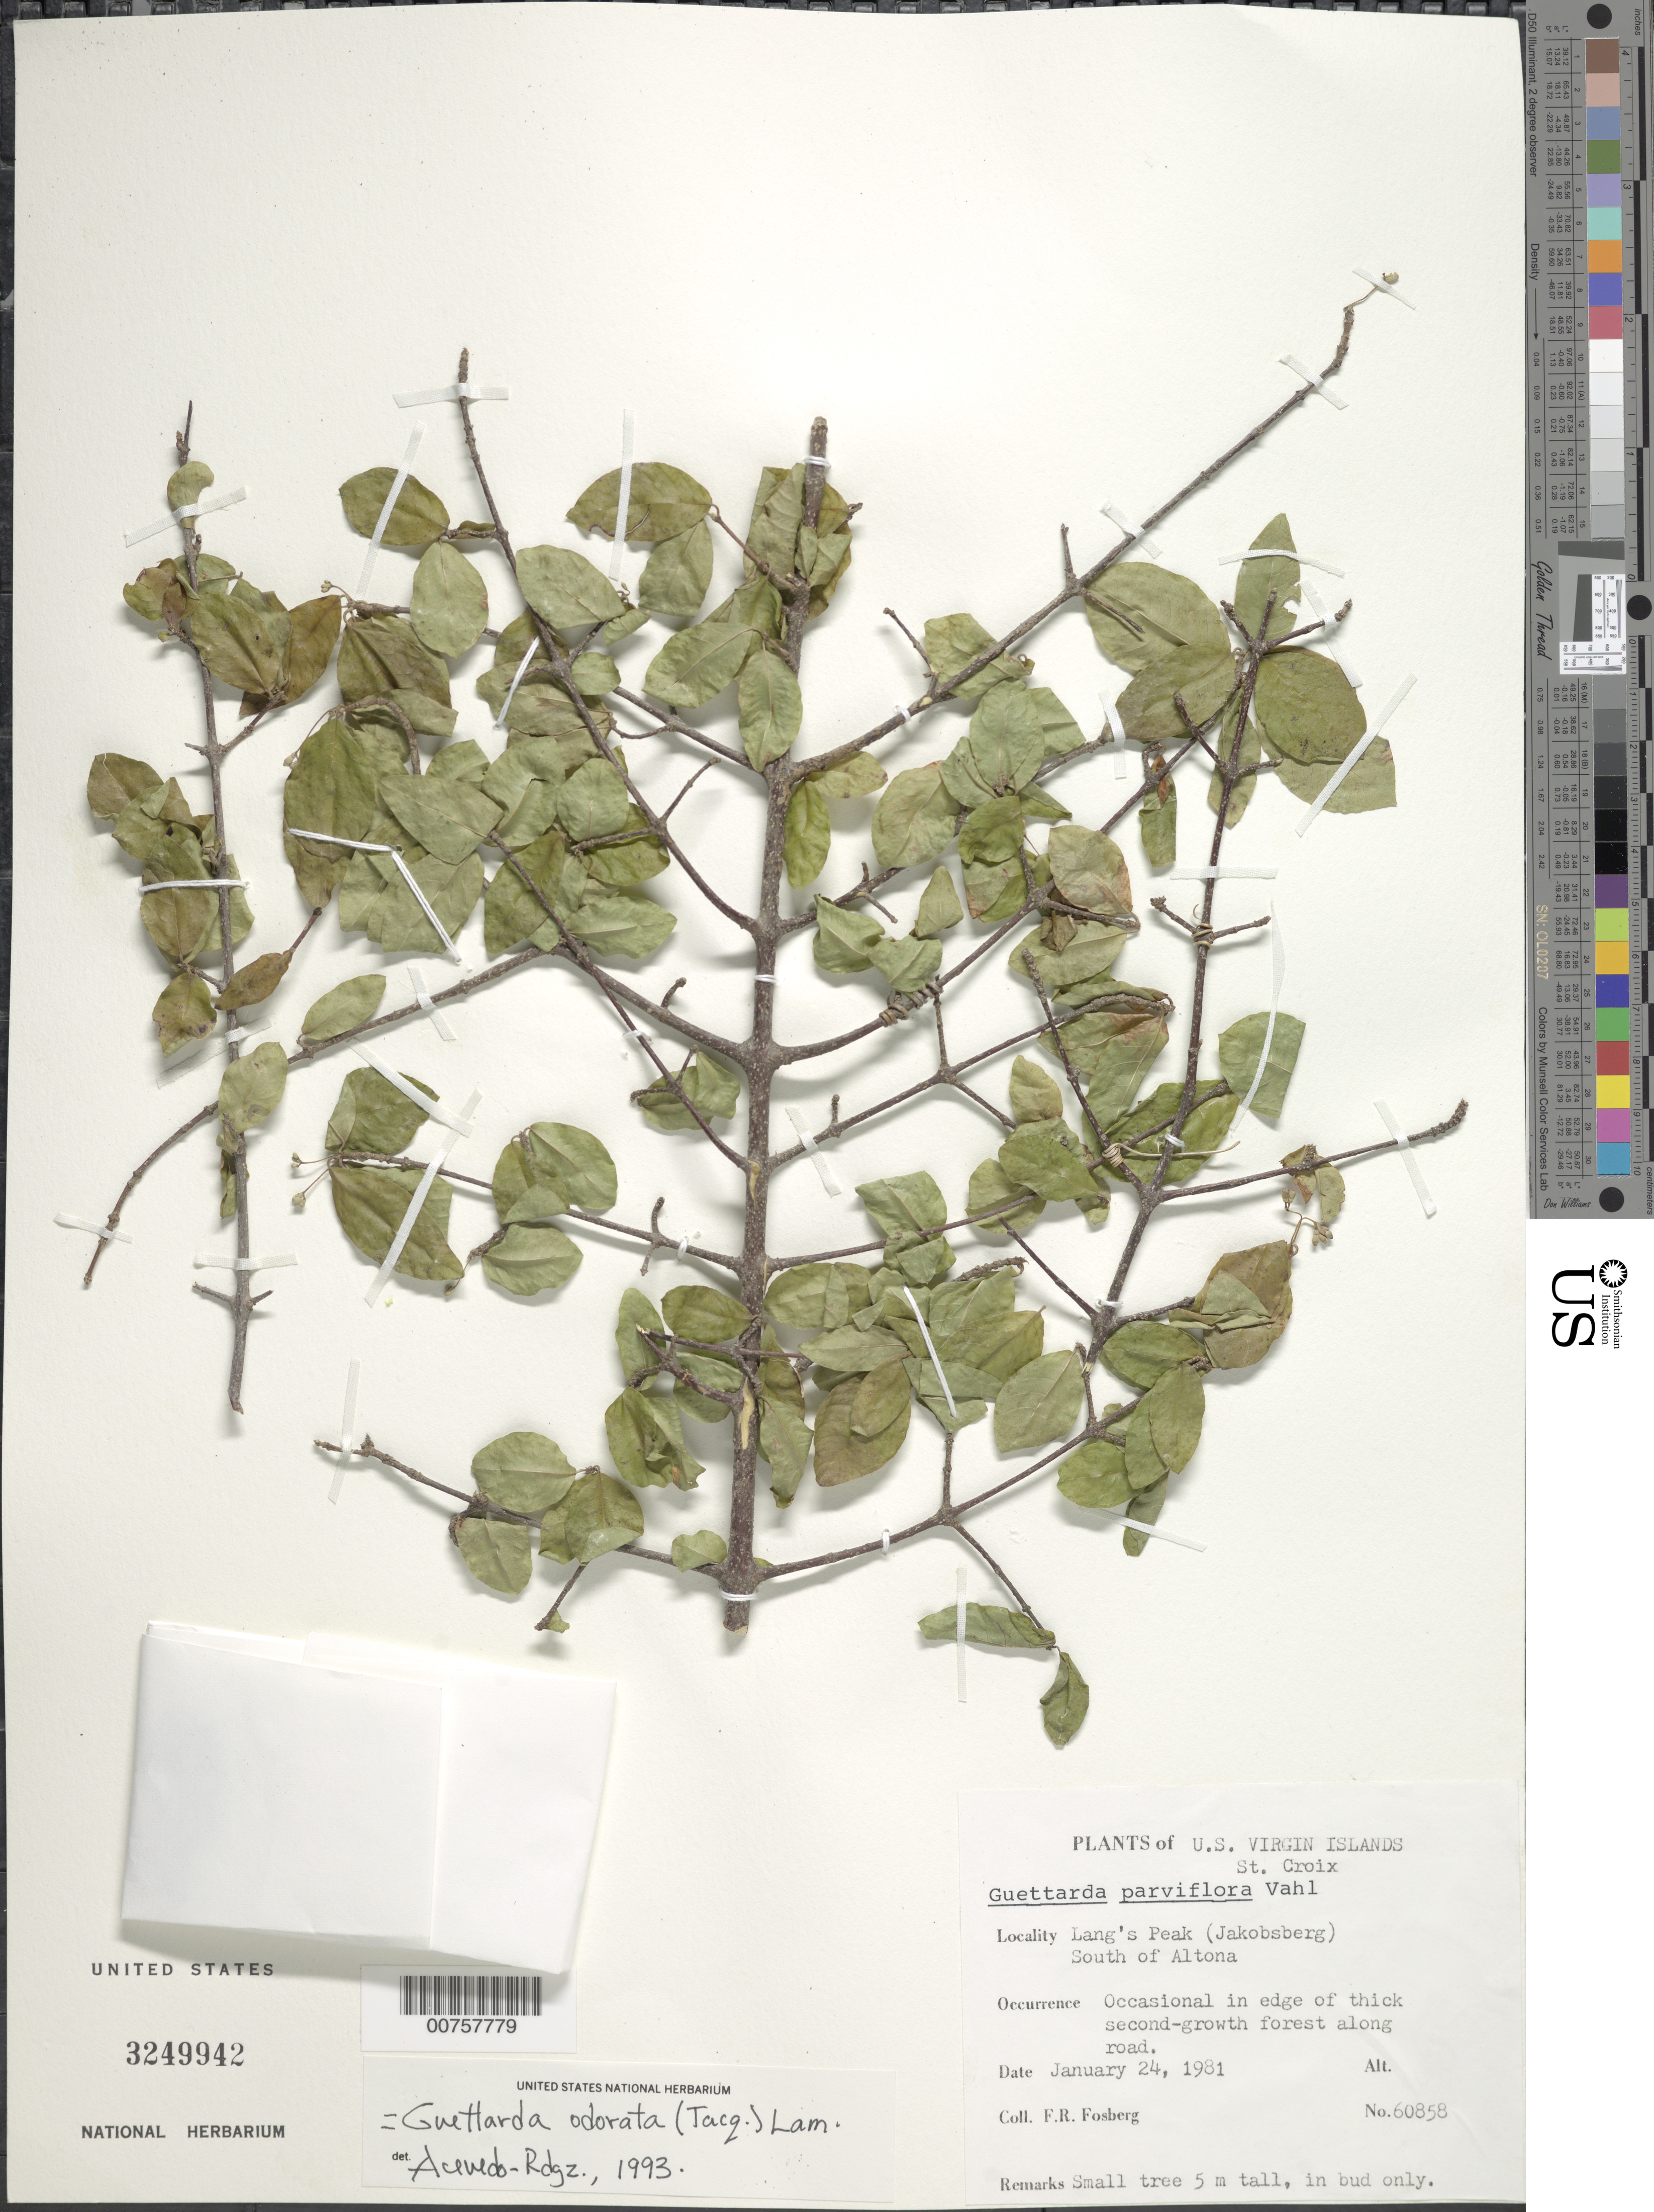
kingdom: Plantae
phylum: Tracheophyta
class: Magnoliopsida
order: Gentianales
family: Rubiaceae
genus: Guettarda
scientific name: Guettarda odorata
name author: (Jacq.) Lam.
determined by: Acevedo-Rodríguez, P., (BOT), Smithsonian Institution - National Museum of Natural History (UNITED STATES)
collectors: F. R. Fosberg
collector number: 60858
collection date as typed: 24 Jan 1981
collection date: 1981-01-24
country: U.S. Virgin Islands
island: St. Croix Island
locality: Lang's Peak (Jakobsberg), south of Altona.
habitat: In edge of thick second-growth forest along road.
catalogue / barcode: US 3249942